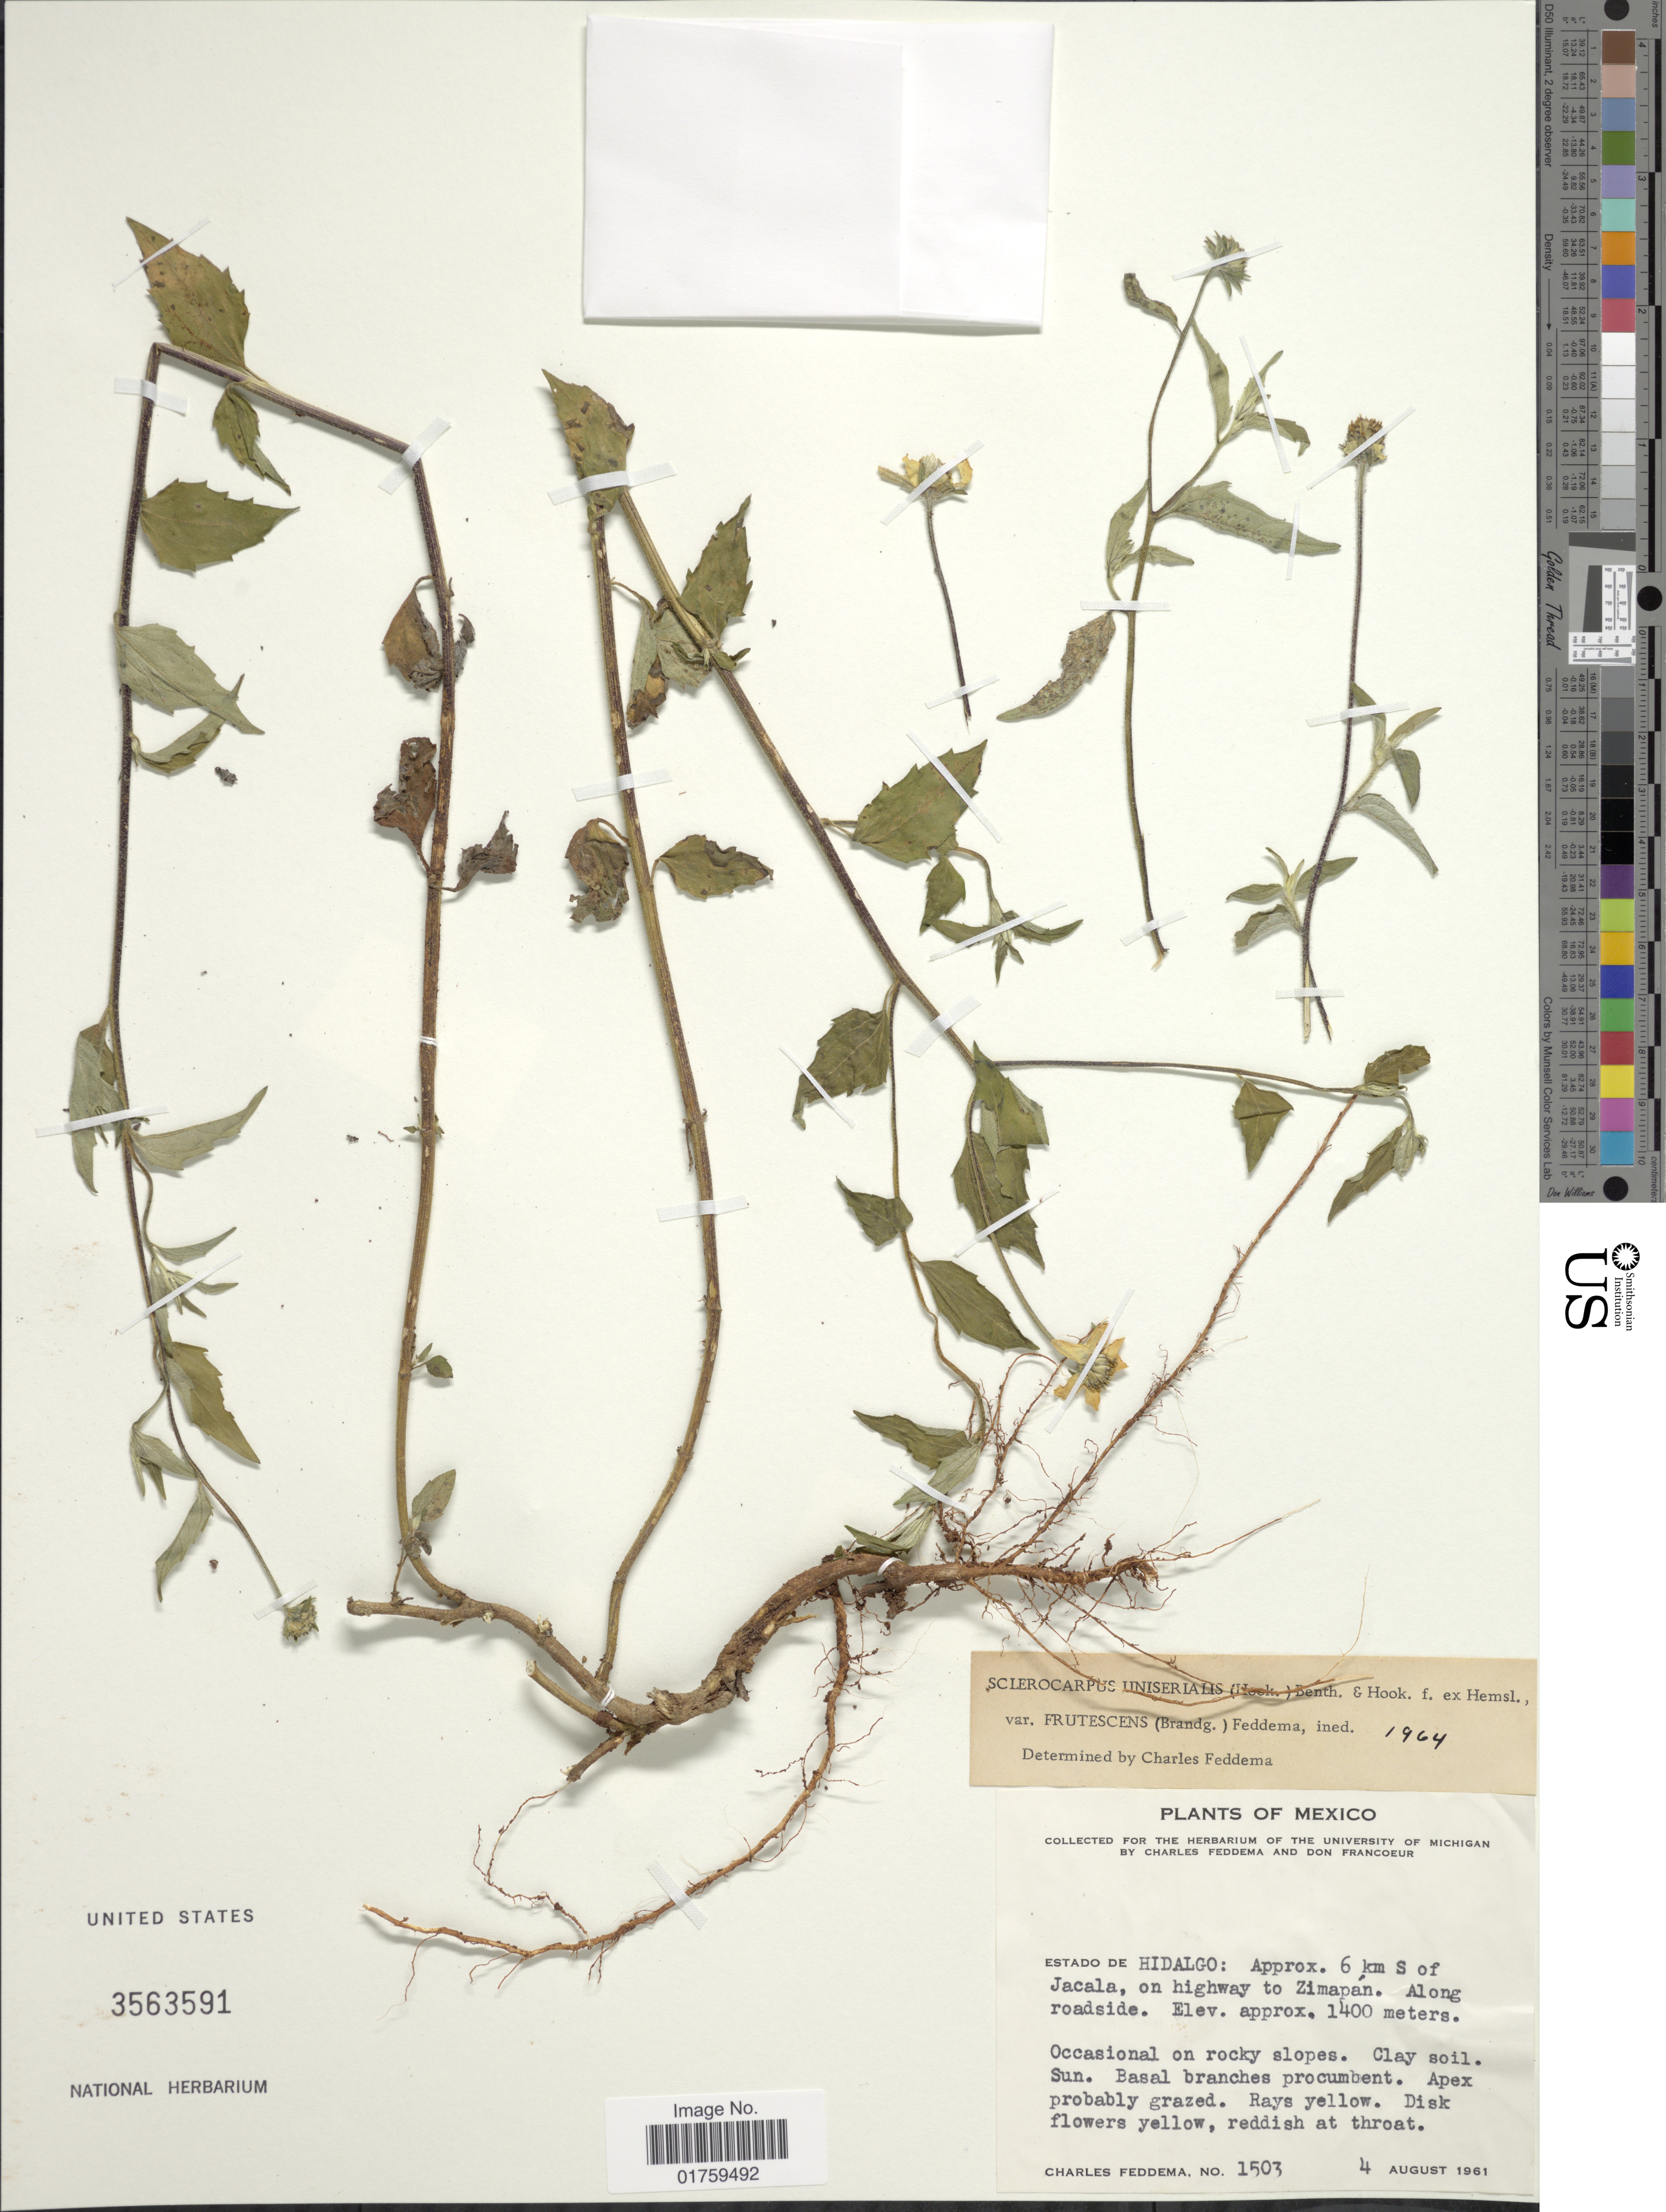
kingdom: Plantae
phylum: Tracheophyta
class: Magnoliopsida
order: Asterales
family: Asteraceae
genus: Sclerocarpus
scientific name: Sclerocarpus uniserialis var. frutescens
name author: (Brandegee) Feddema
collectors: C. Feddema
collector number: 1503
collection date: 1961-08-04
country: Mexico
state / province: Hidalgo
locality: Estado de Hidalgo: Approx. 6 km S of Jacala, on highway to Zimapan. Along roadside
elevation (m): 1400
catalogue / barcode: US 3563591